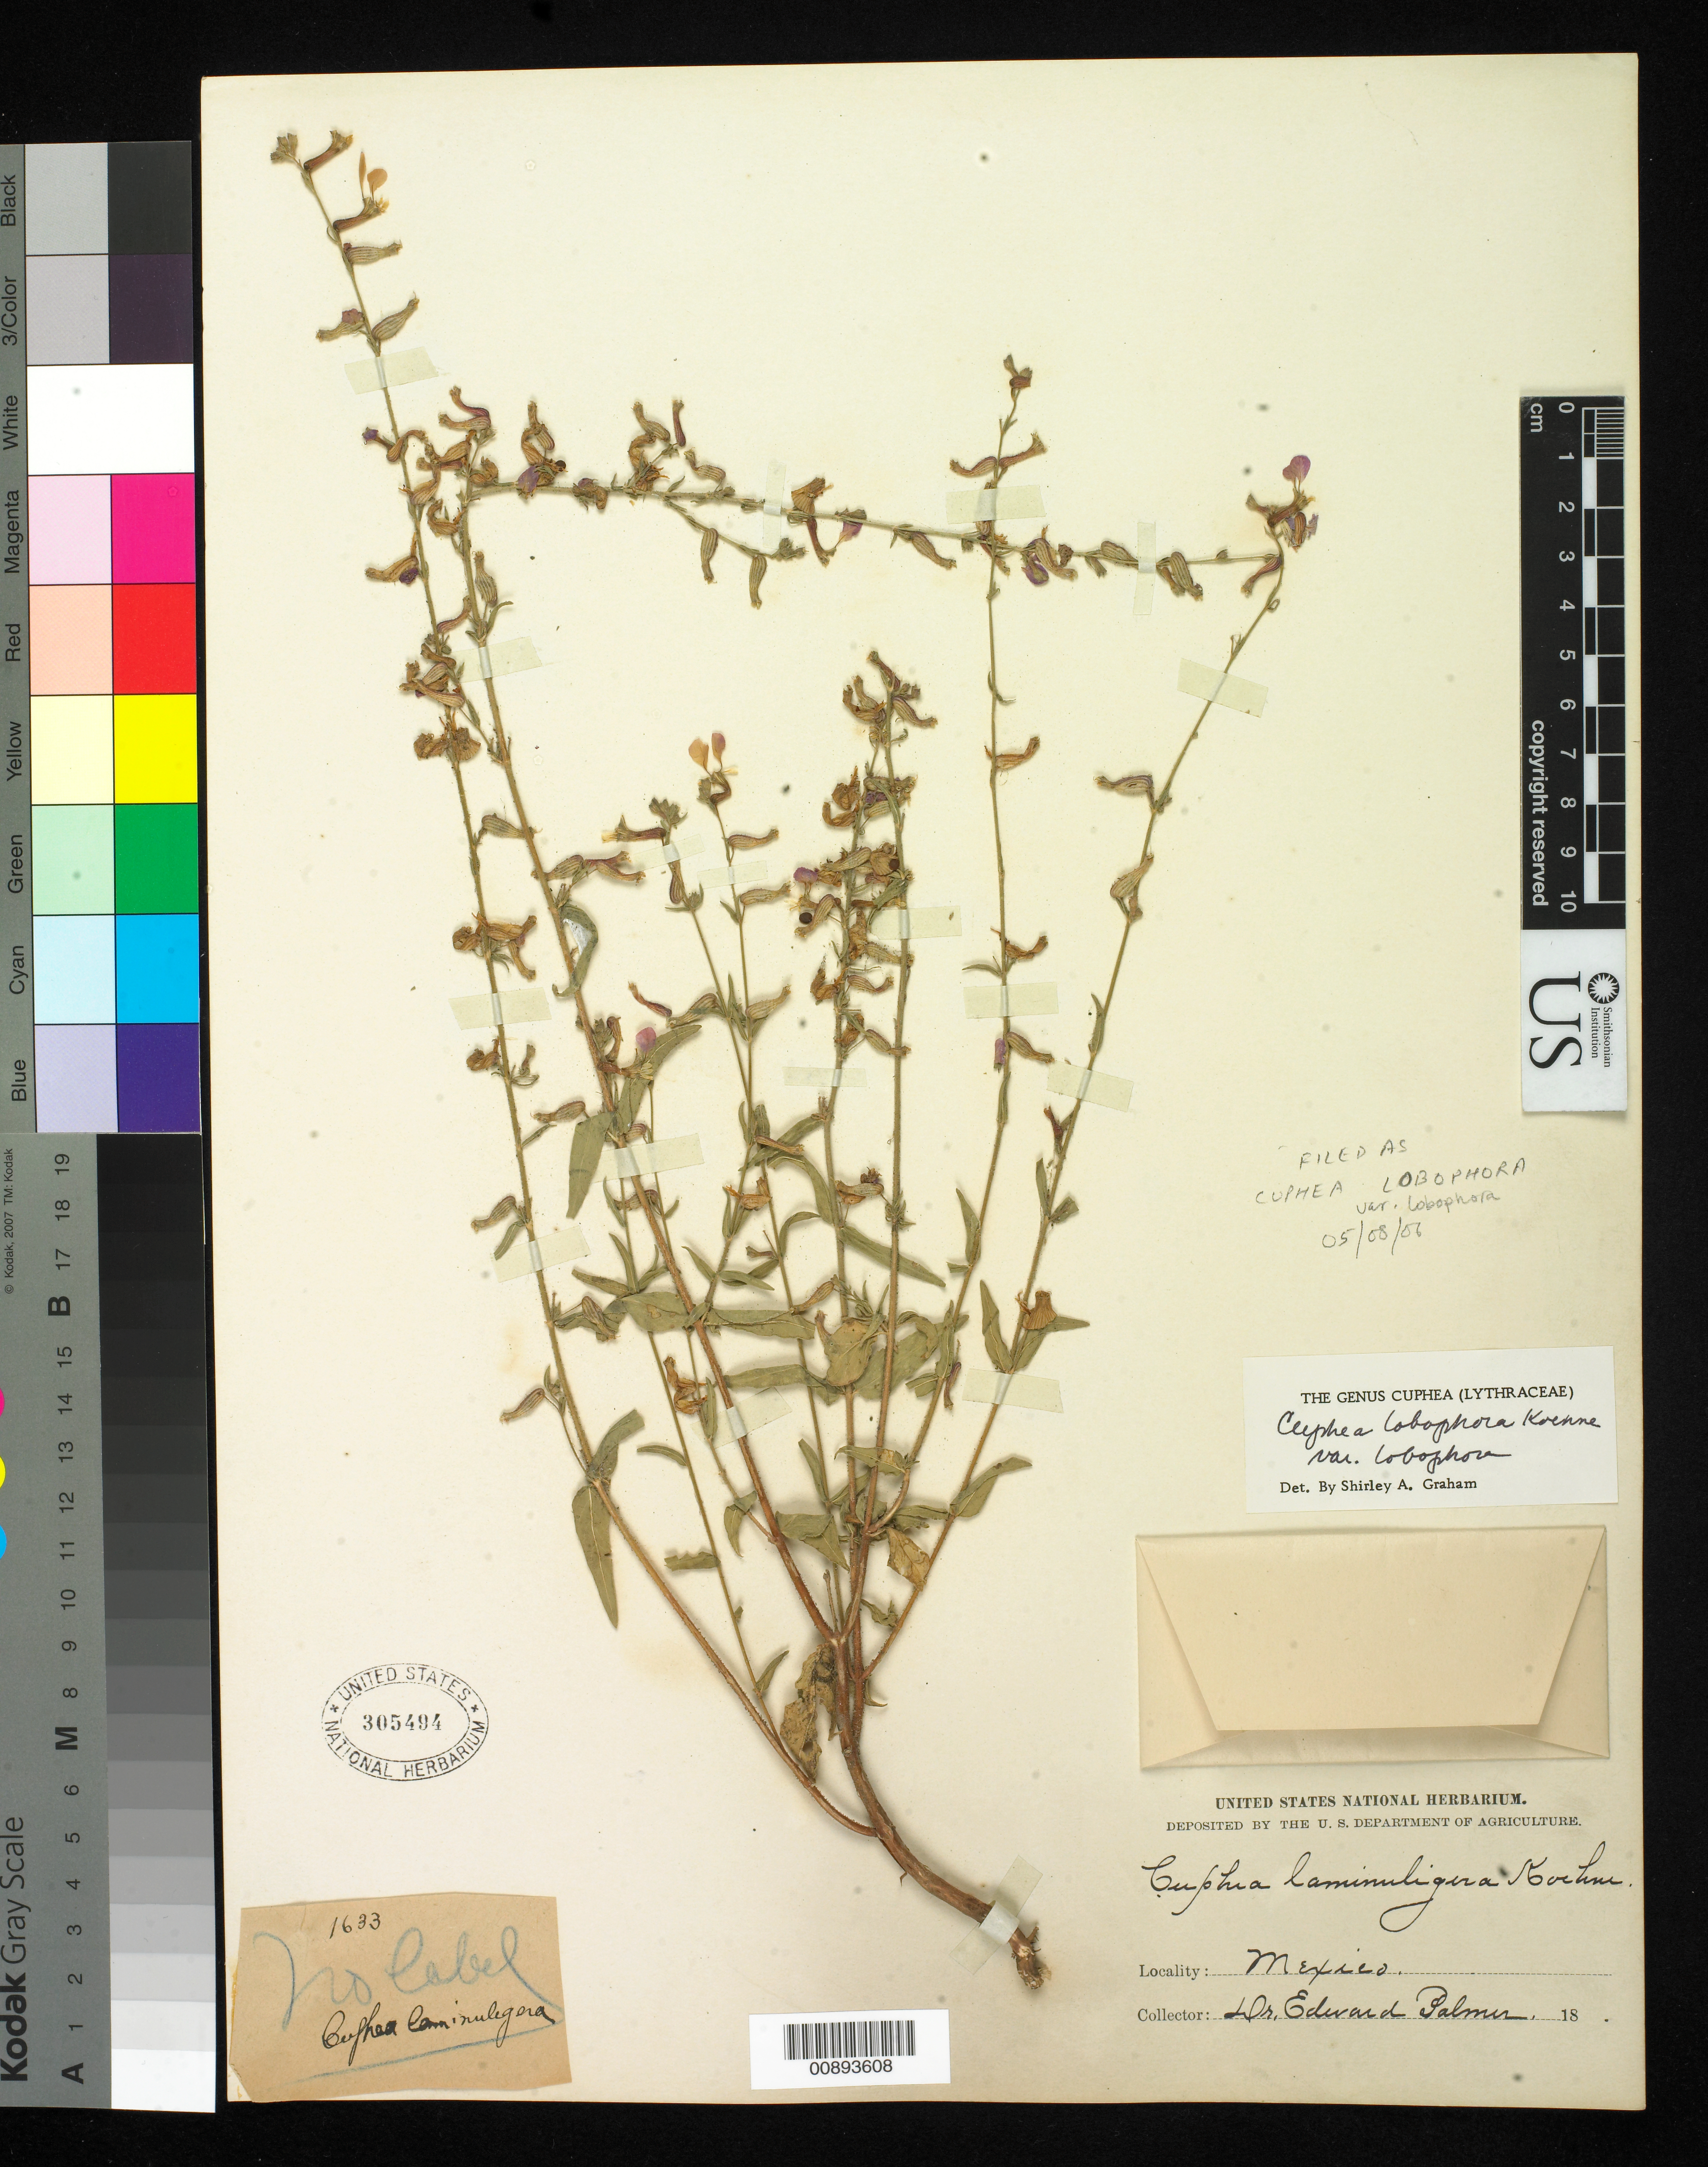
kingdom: Plantae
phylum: Tracheophyta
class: Magnoliopsida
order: Myrtales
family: Lythraceae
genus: Cuphea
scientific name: Cuphea lobophora var. lobophora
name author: Koehne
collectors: E. Palmer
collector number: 1633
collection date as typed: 18--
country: Mexico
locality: Mexico.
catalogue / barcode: US 305494